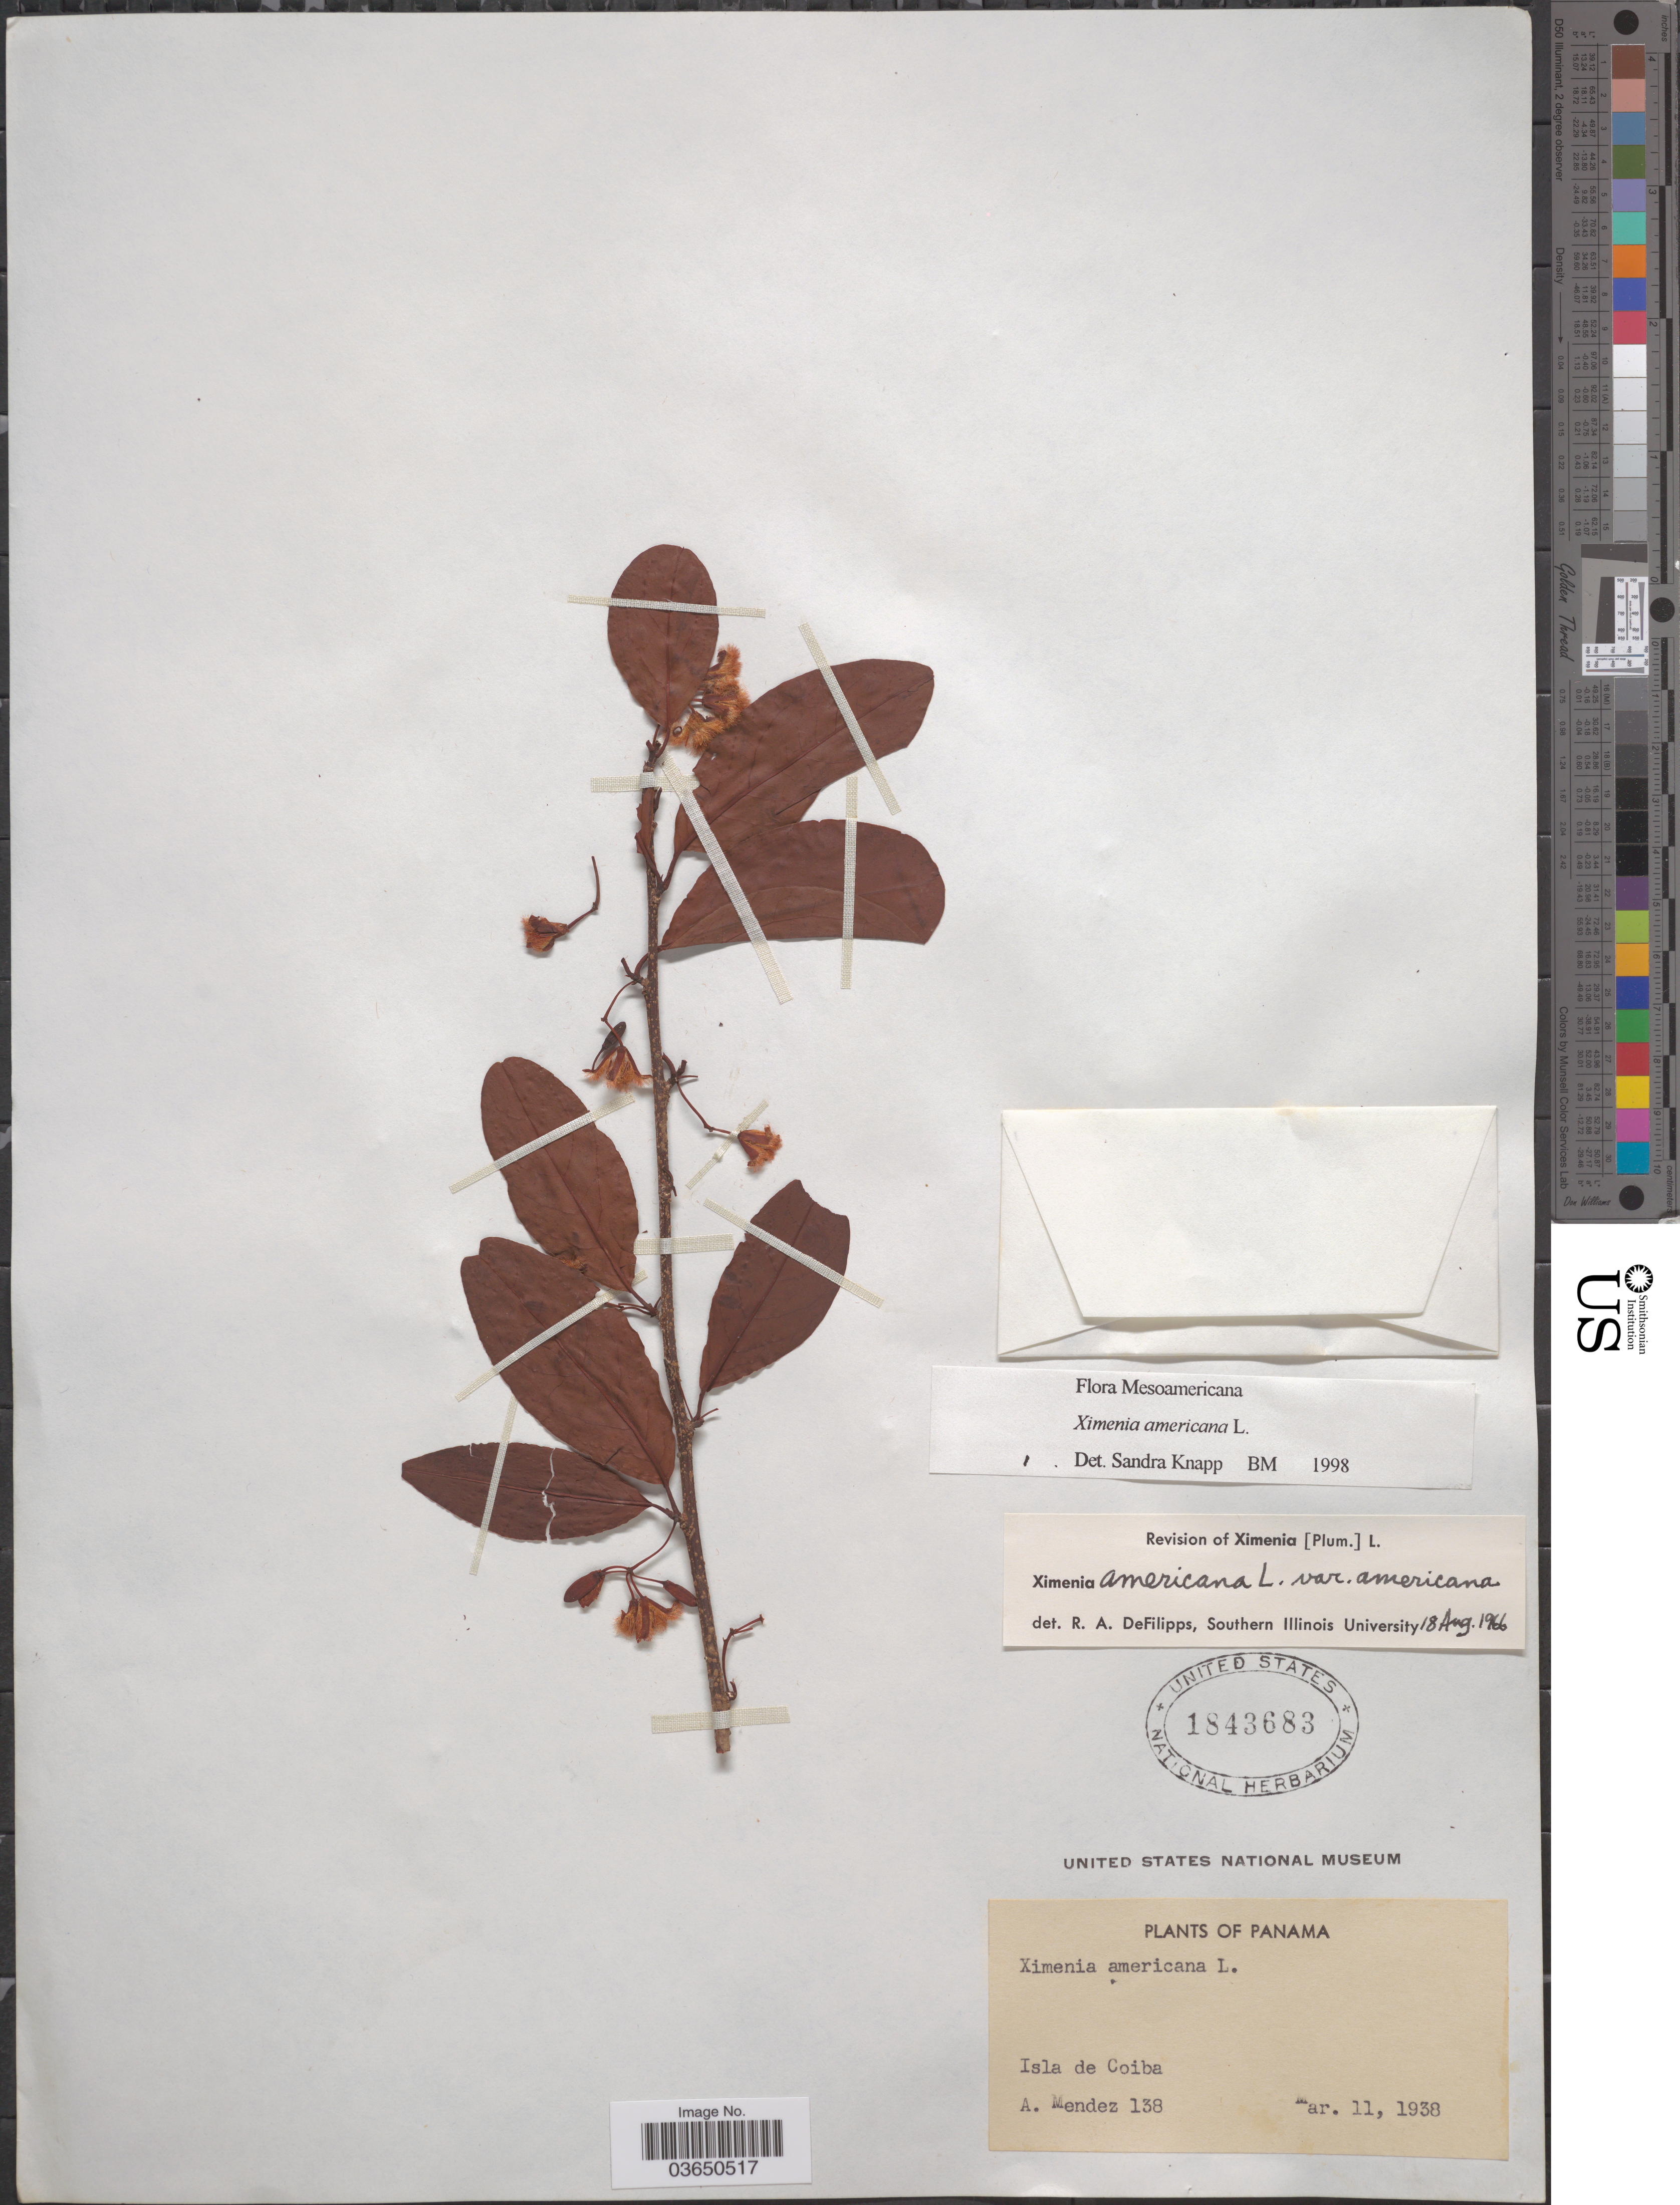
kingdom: Plantae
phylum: Tracheophyta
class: Magnoliopsida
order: Santalales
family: Ximeniaceae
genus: Ximenia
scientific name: Ximenia americana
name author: L.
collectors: A. Mendez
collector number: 138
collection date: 1938-03-11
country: Panama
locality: Isla de Coiba.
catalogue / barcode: US 1843683